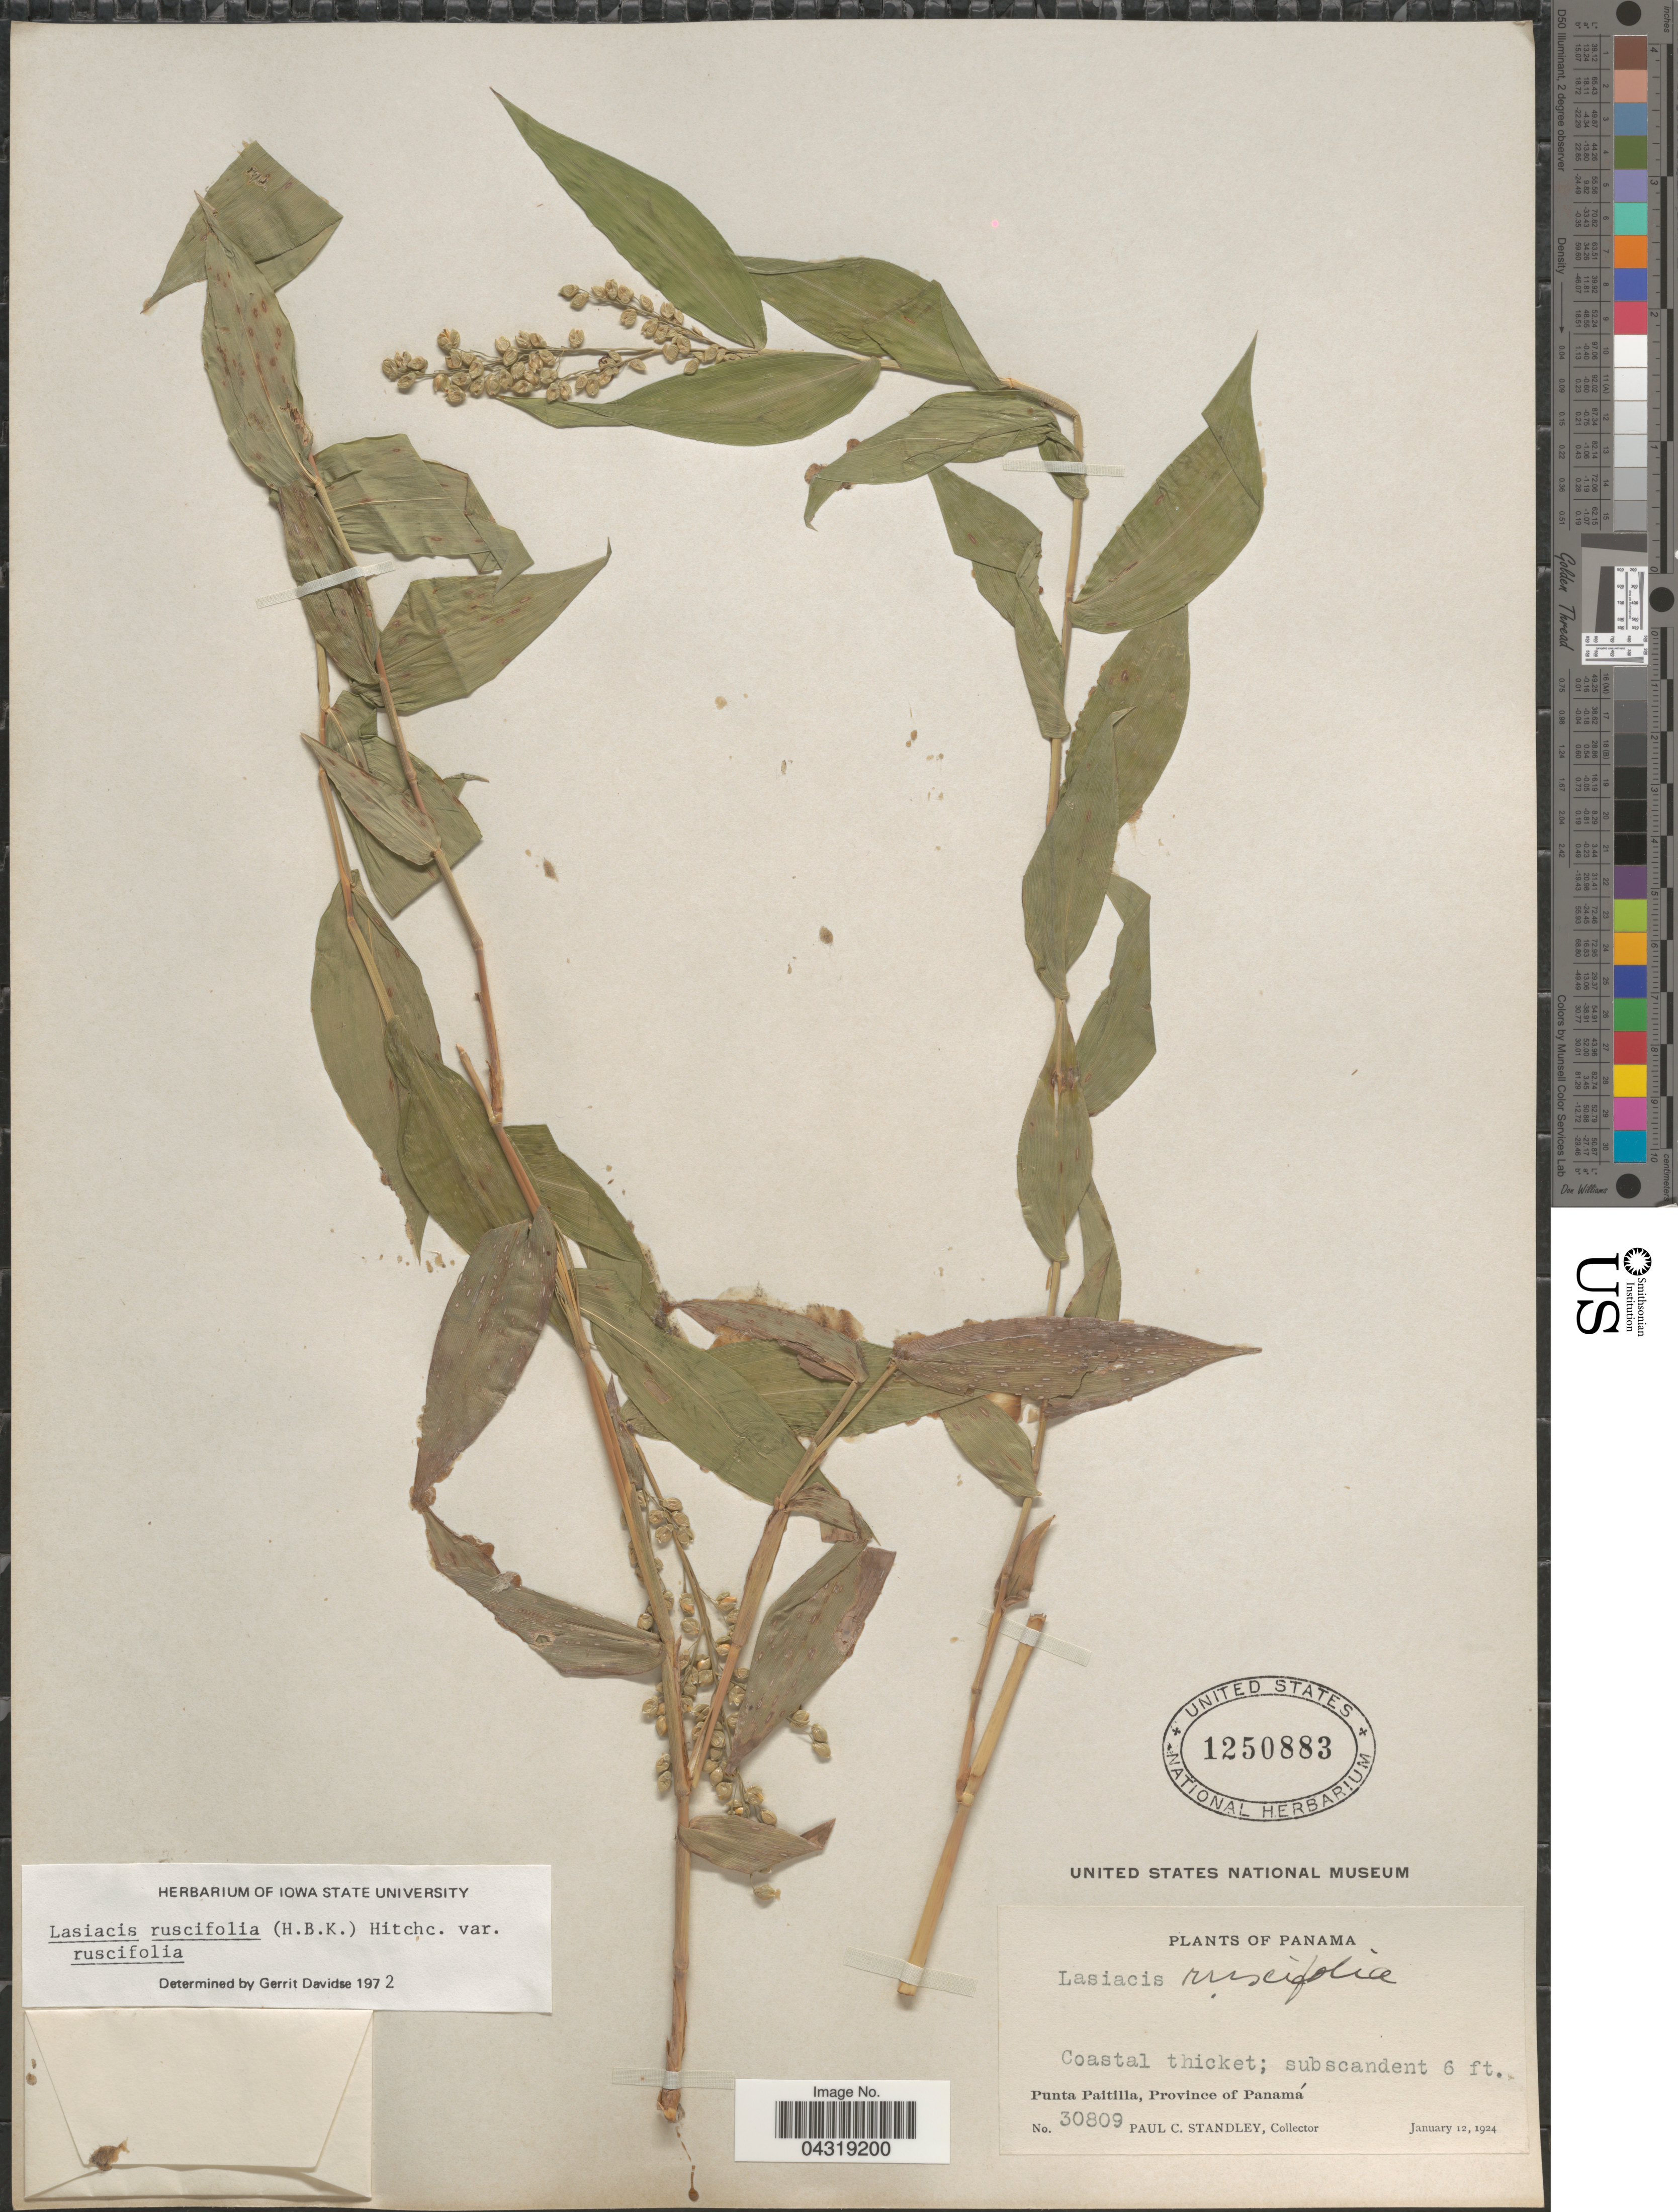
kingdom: Plantae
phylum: Tracheophyta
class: Liliopsida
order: Poales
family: Poaceae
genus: Lasiacis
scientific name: Lasiacis ruscifolia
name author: (Kunth) Hitchc.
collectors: P. C. Standley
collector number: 30809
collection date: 1924-01-12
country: Panama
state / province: Panamá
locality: Punta Paitilla.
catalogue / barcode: US 1250883